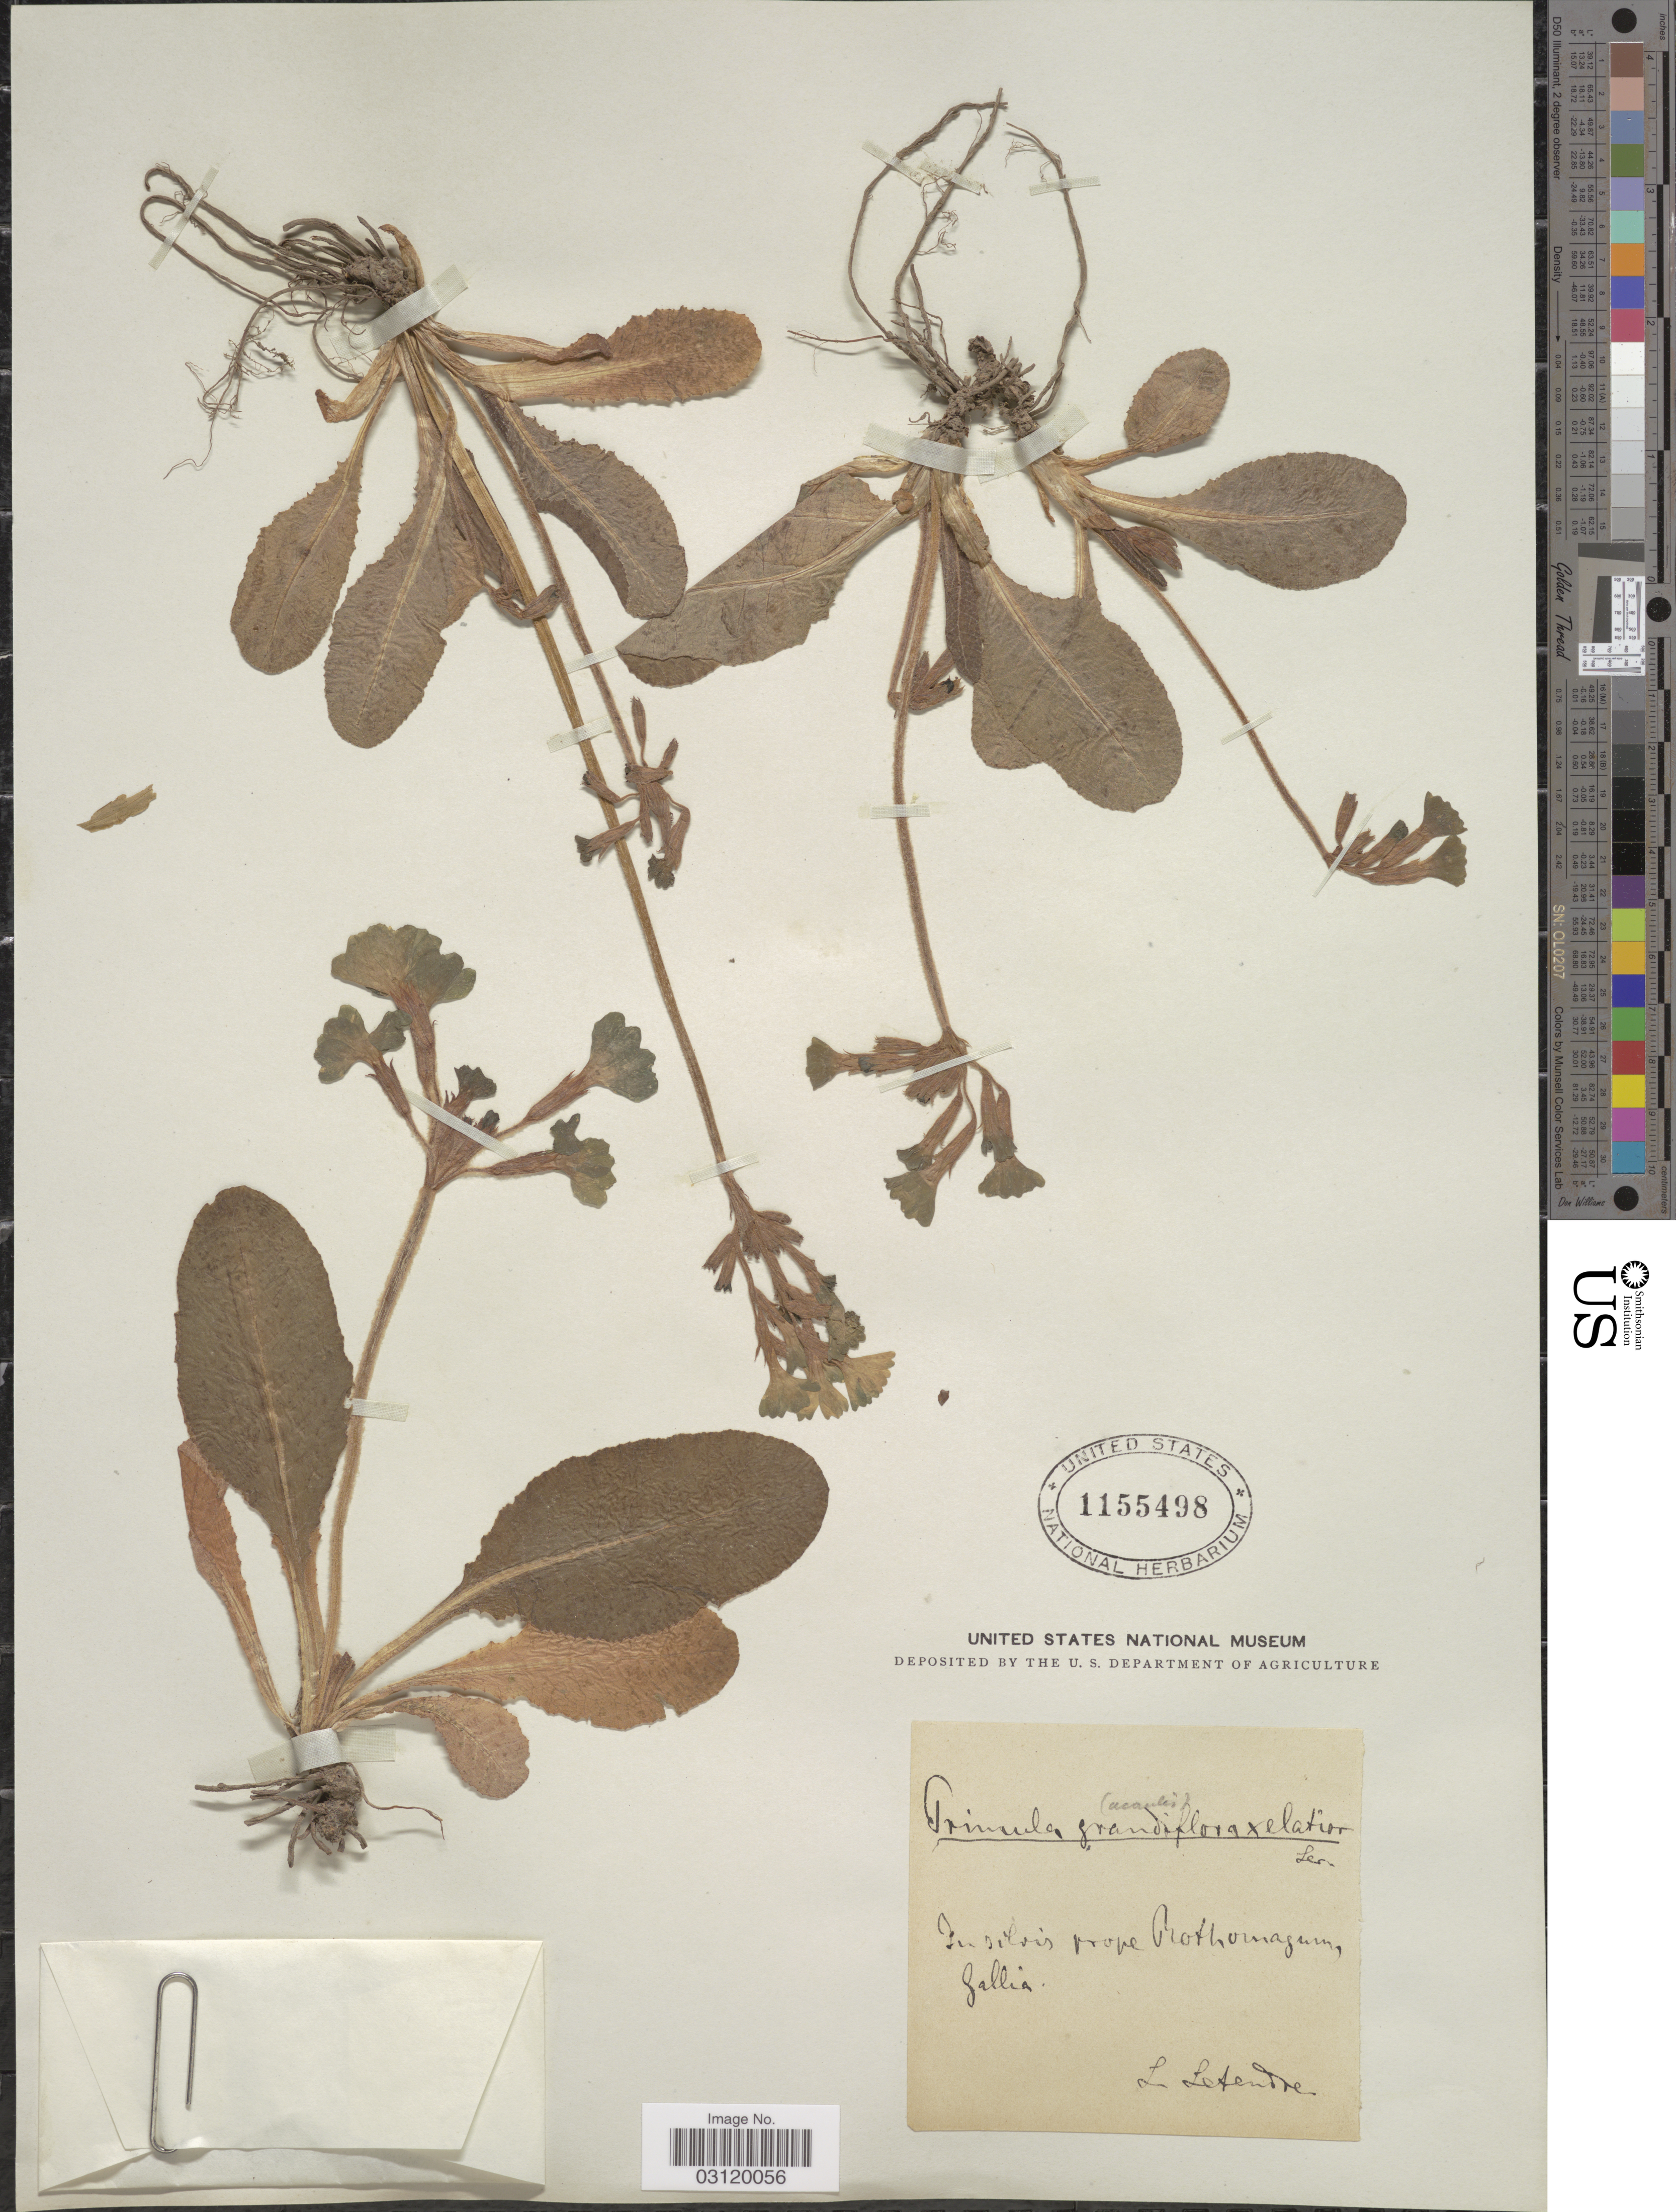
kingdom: Plantae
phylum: Tracheophyta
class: Magnoliopsida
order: Ericales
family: Primulaceae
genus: Primula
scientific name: Primula grandiflora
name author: Bâstard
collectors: L. Letendre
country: France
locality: In silvis prope Bothomagum, Gallia.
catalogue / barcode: US 1155498